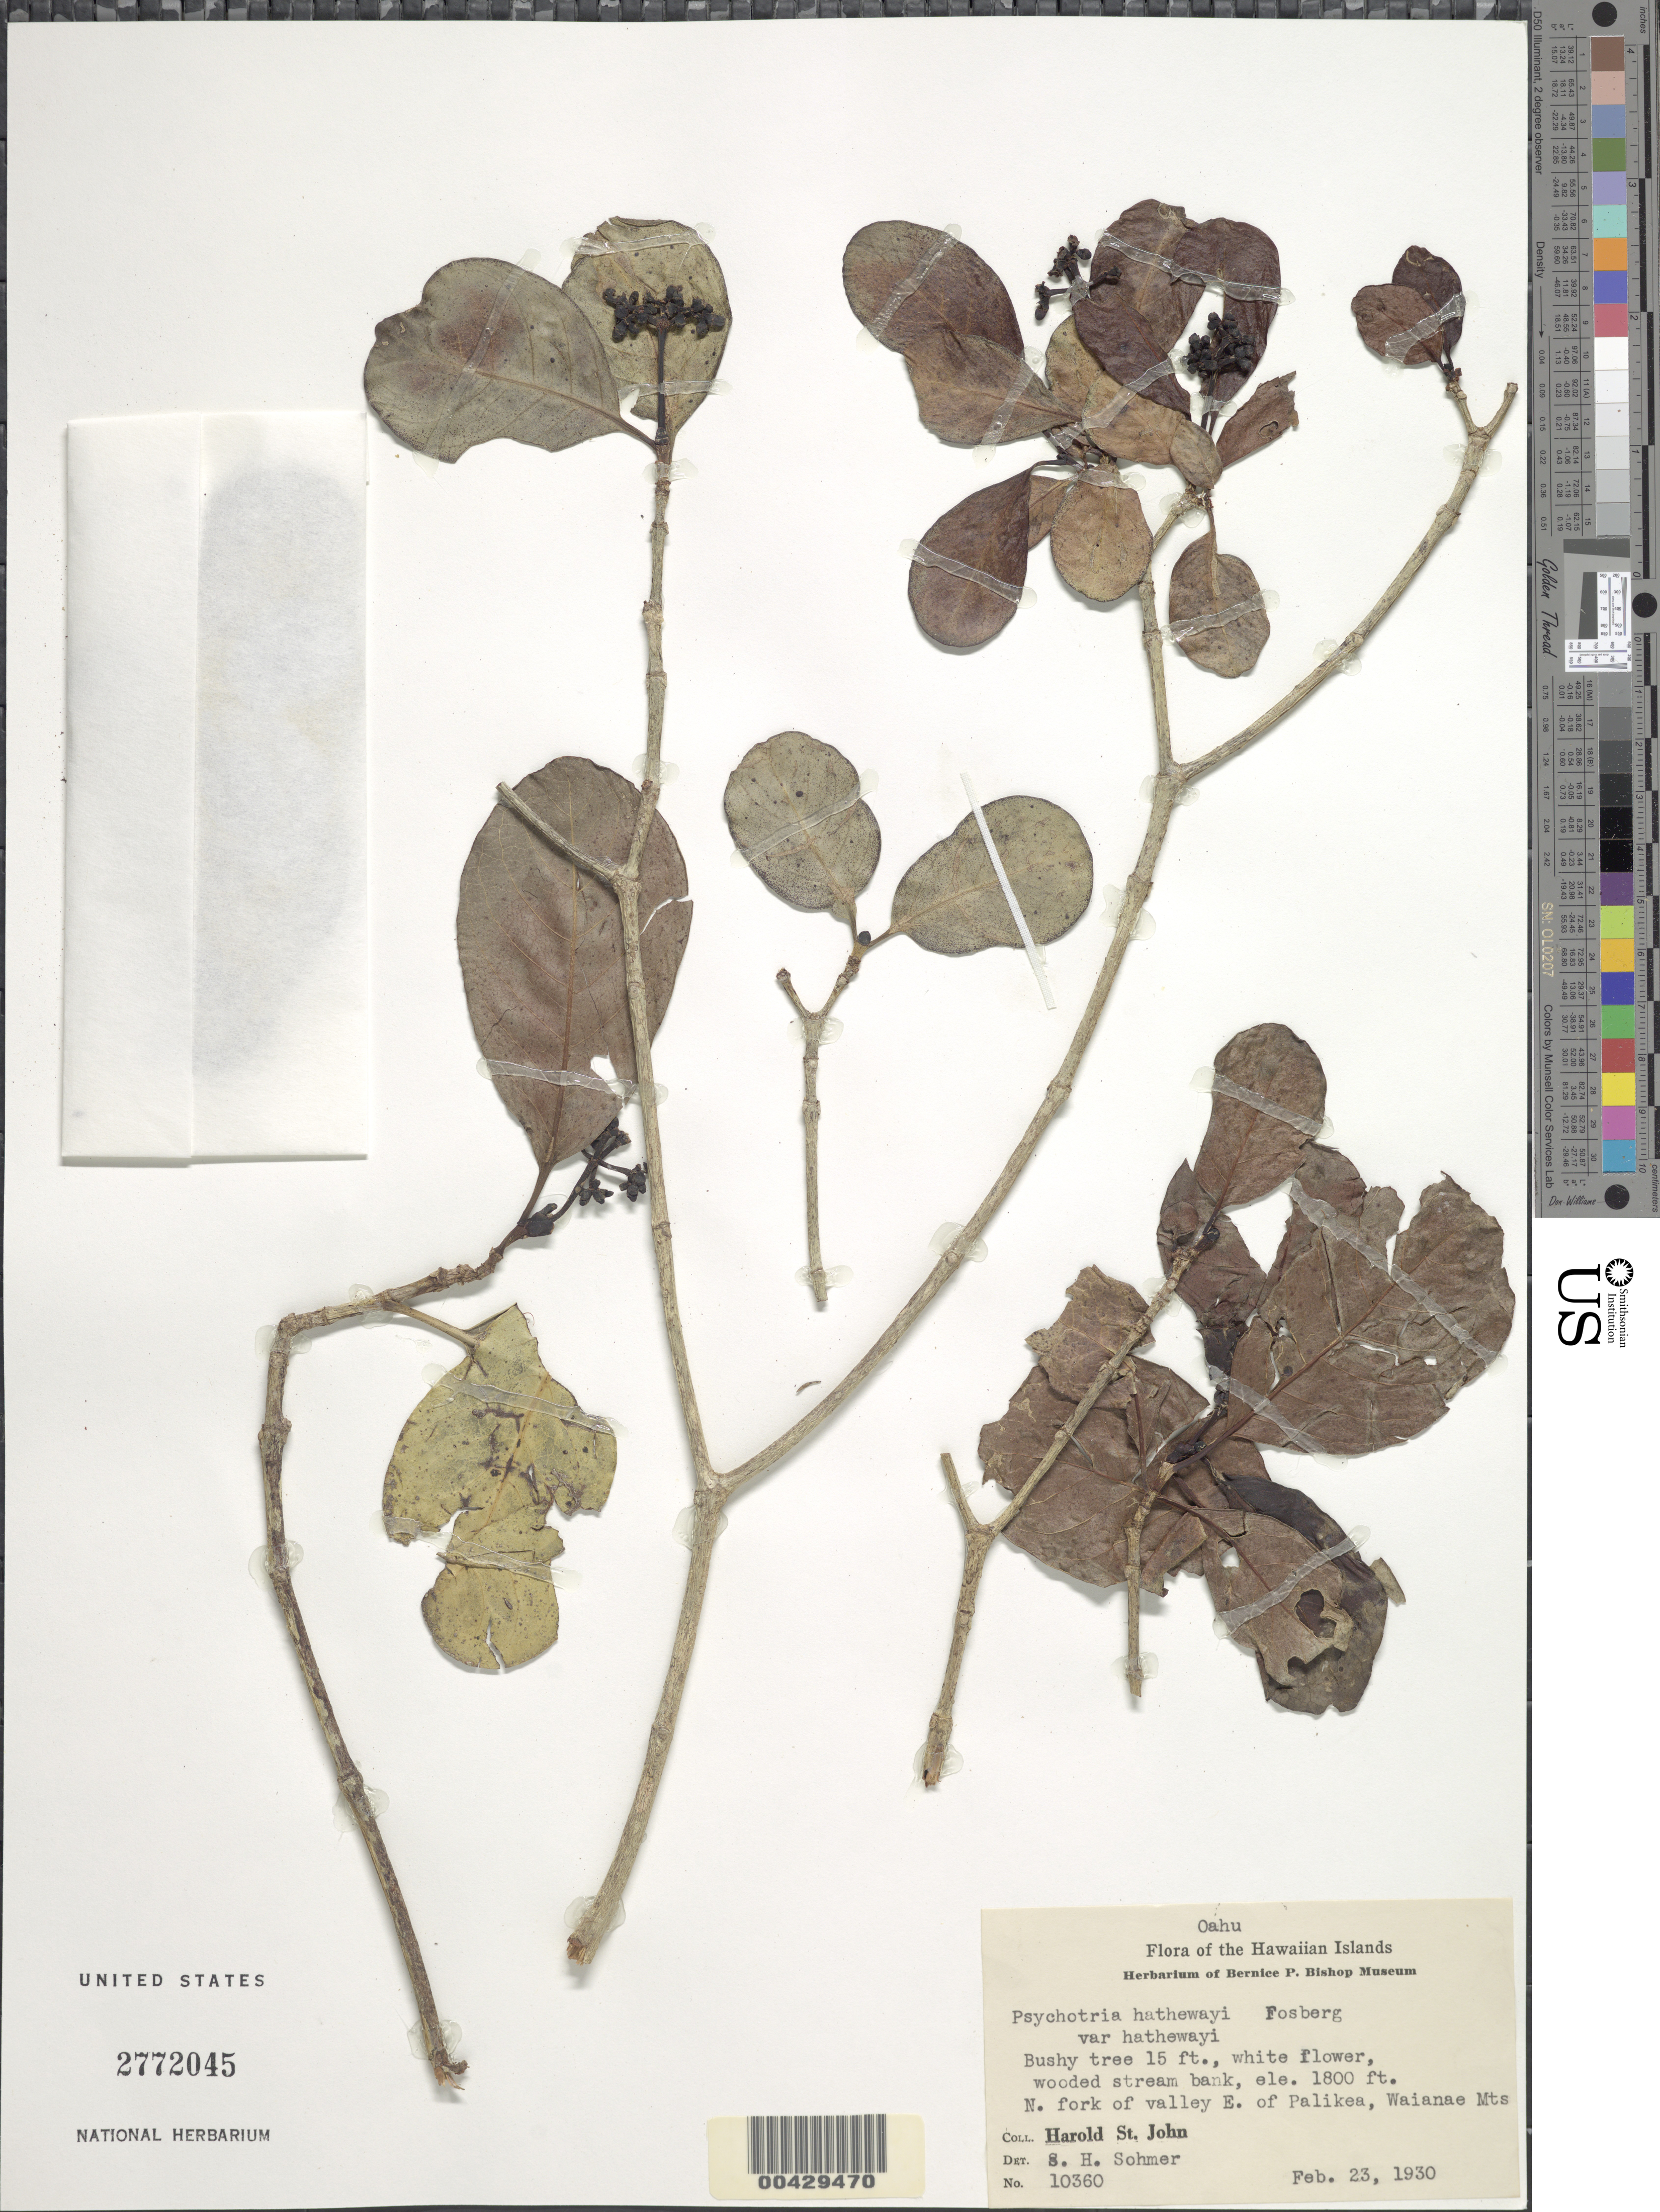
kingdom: Plantae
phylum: Tracheophyta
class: Magnoliopsida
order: Gentianales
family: Rubiaceae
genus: Psychotria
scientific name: Psychotria hathewayi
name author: Fosberg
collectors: H. St. John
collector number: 10360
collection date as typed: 23 Feb 1930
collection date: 1930-02-23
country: United States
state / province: Hawaii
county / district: Honolulu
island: Oahu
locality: North fork of valley east of Palikea, Waianae Mountains.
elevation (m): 549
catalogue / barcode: US 2772045